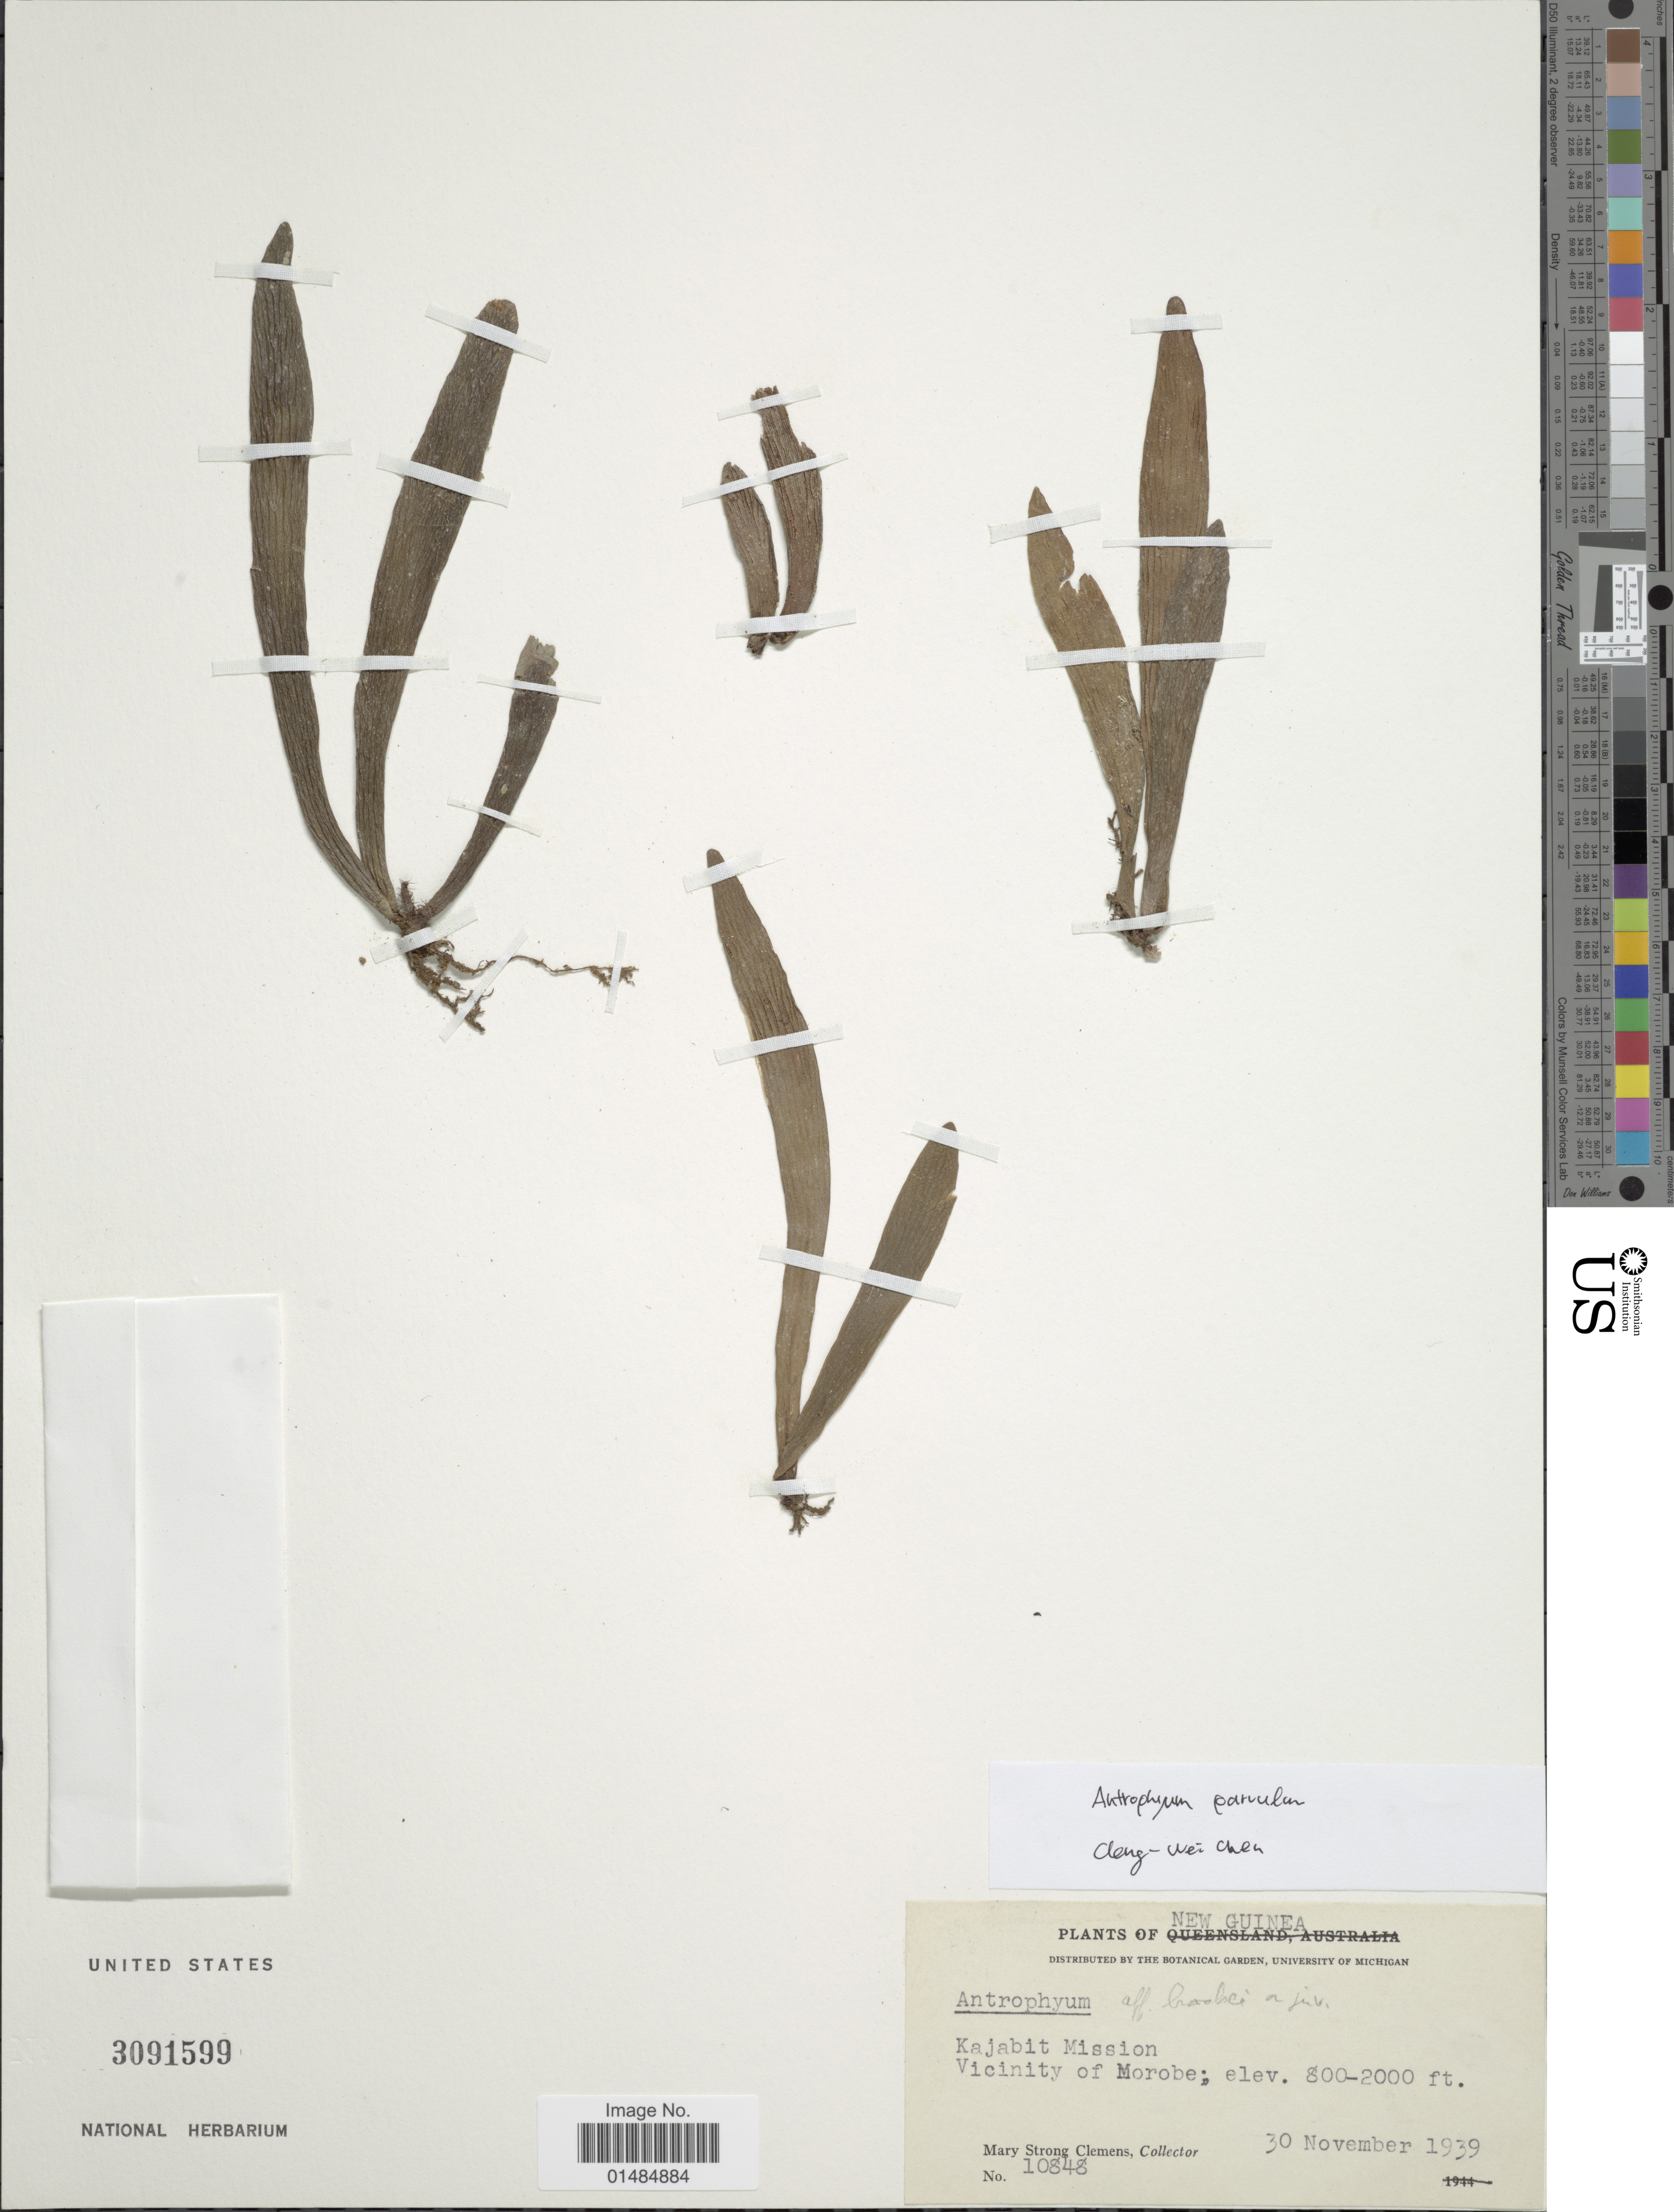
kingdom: Plantae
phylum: Tracheophyta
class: Polypodiopsida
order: Polypodiales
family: Pteridaceae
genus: Antrophyum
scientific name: Antrophyum parvulum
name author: Blume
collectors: M. S. Clemens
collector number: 10848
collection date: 1939-11-30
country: Papua New Guinea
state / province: Morobe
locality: Kajabit Mission, Vicinity of Morobe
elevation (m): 244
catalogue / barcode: US 3091599